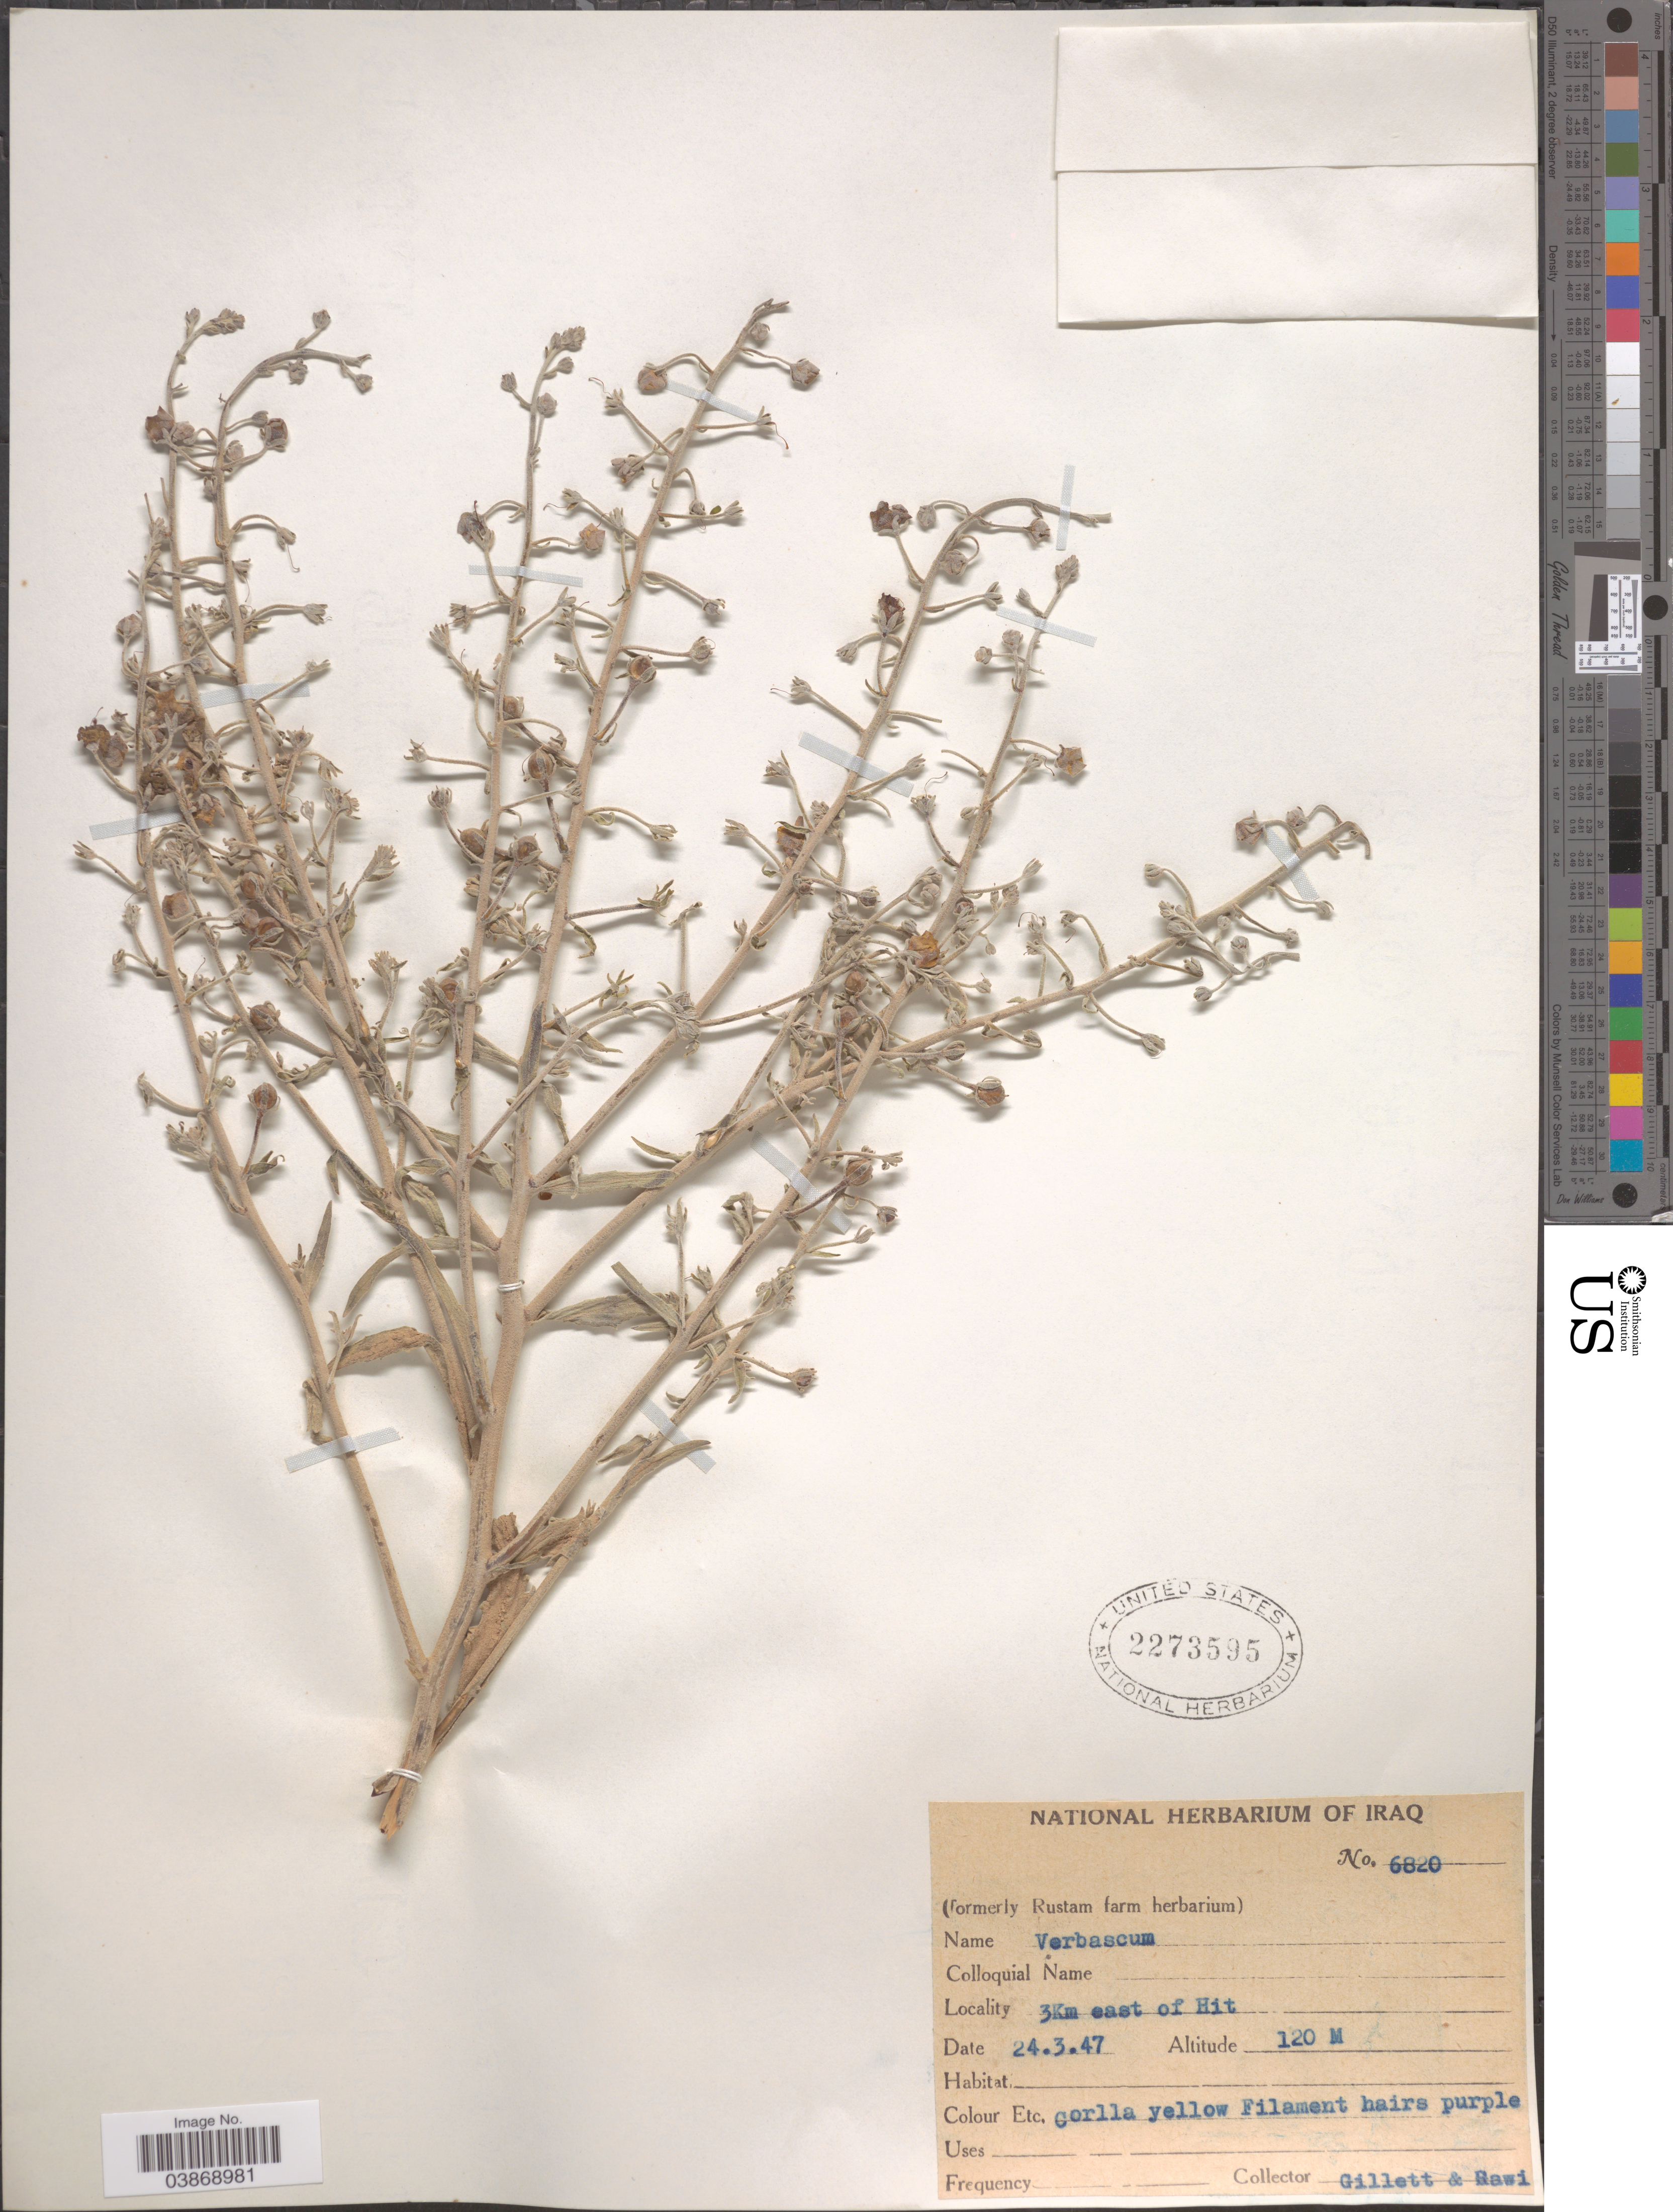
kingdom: Plantae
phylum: Tracheophyta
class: Magnoliopsida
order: Lamiales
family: Scrophulariaceae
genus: Verbascum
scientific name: Verbascum sp.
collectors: Gillett, -- & -. Rawi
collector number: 6820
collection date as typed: Transcribed d/m/y: 24/3/47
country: Iraq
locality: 3Km east of Hit.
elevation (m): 120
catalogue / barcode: US 2273595